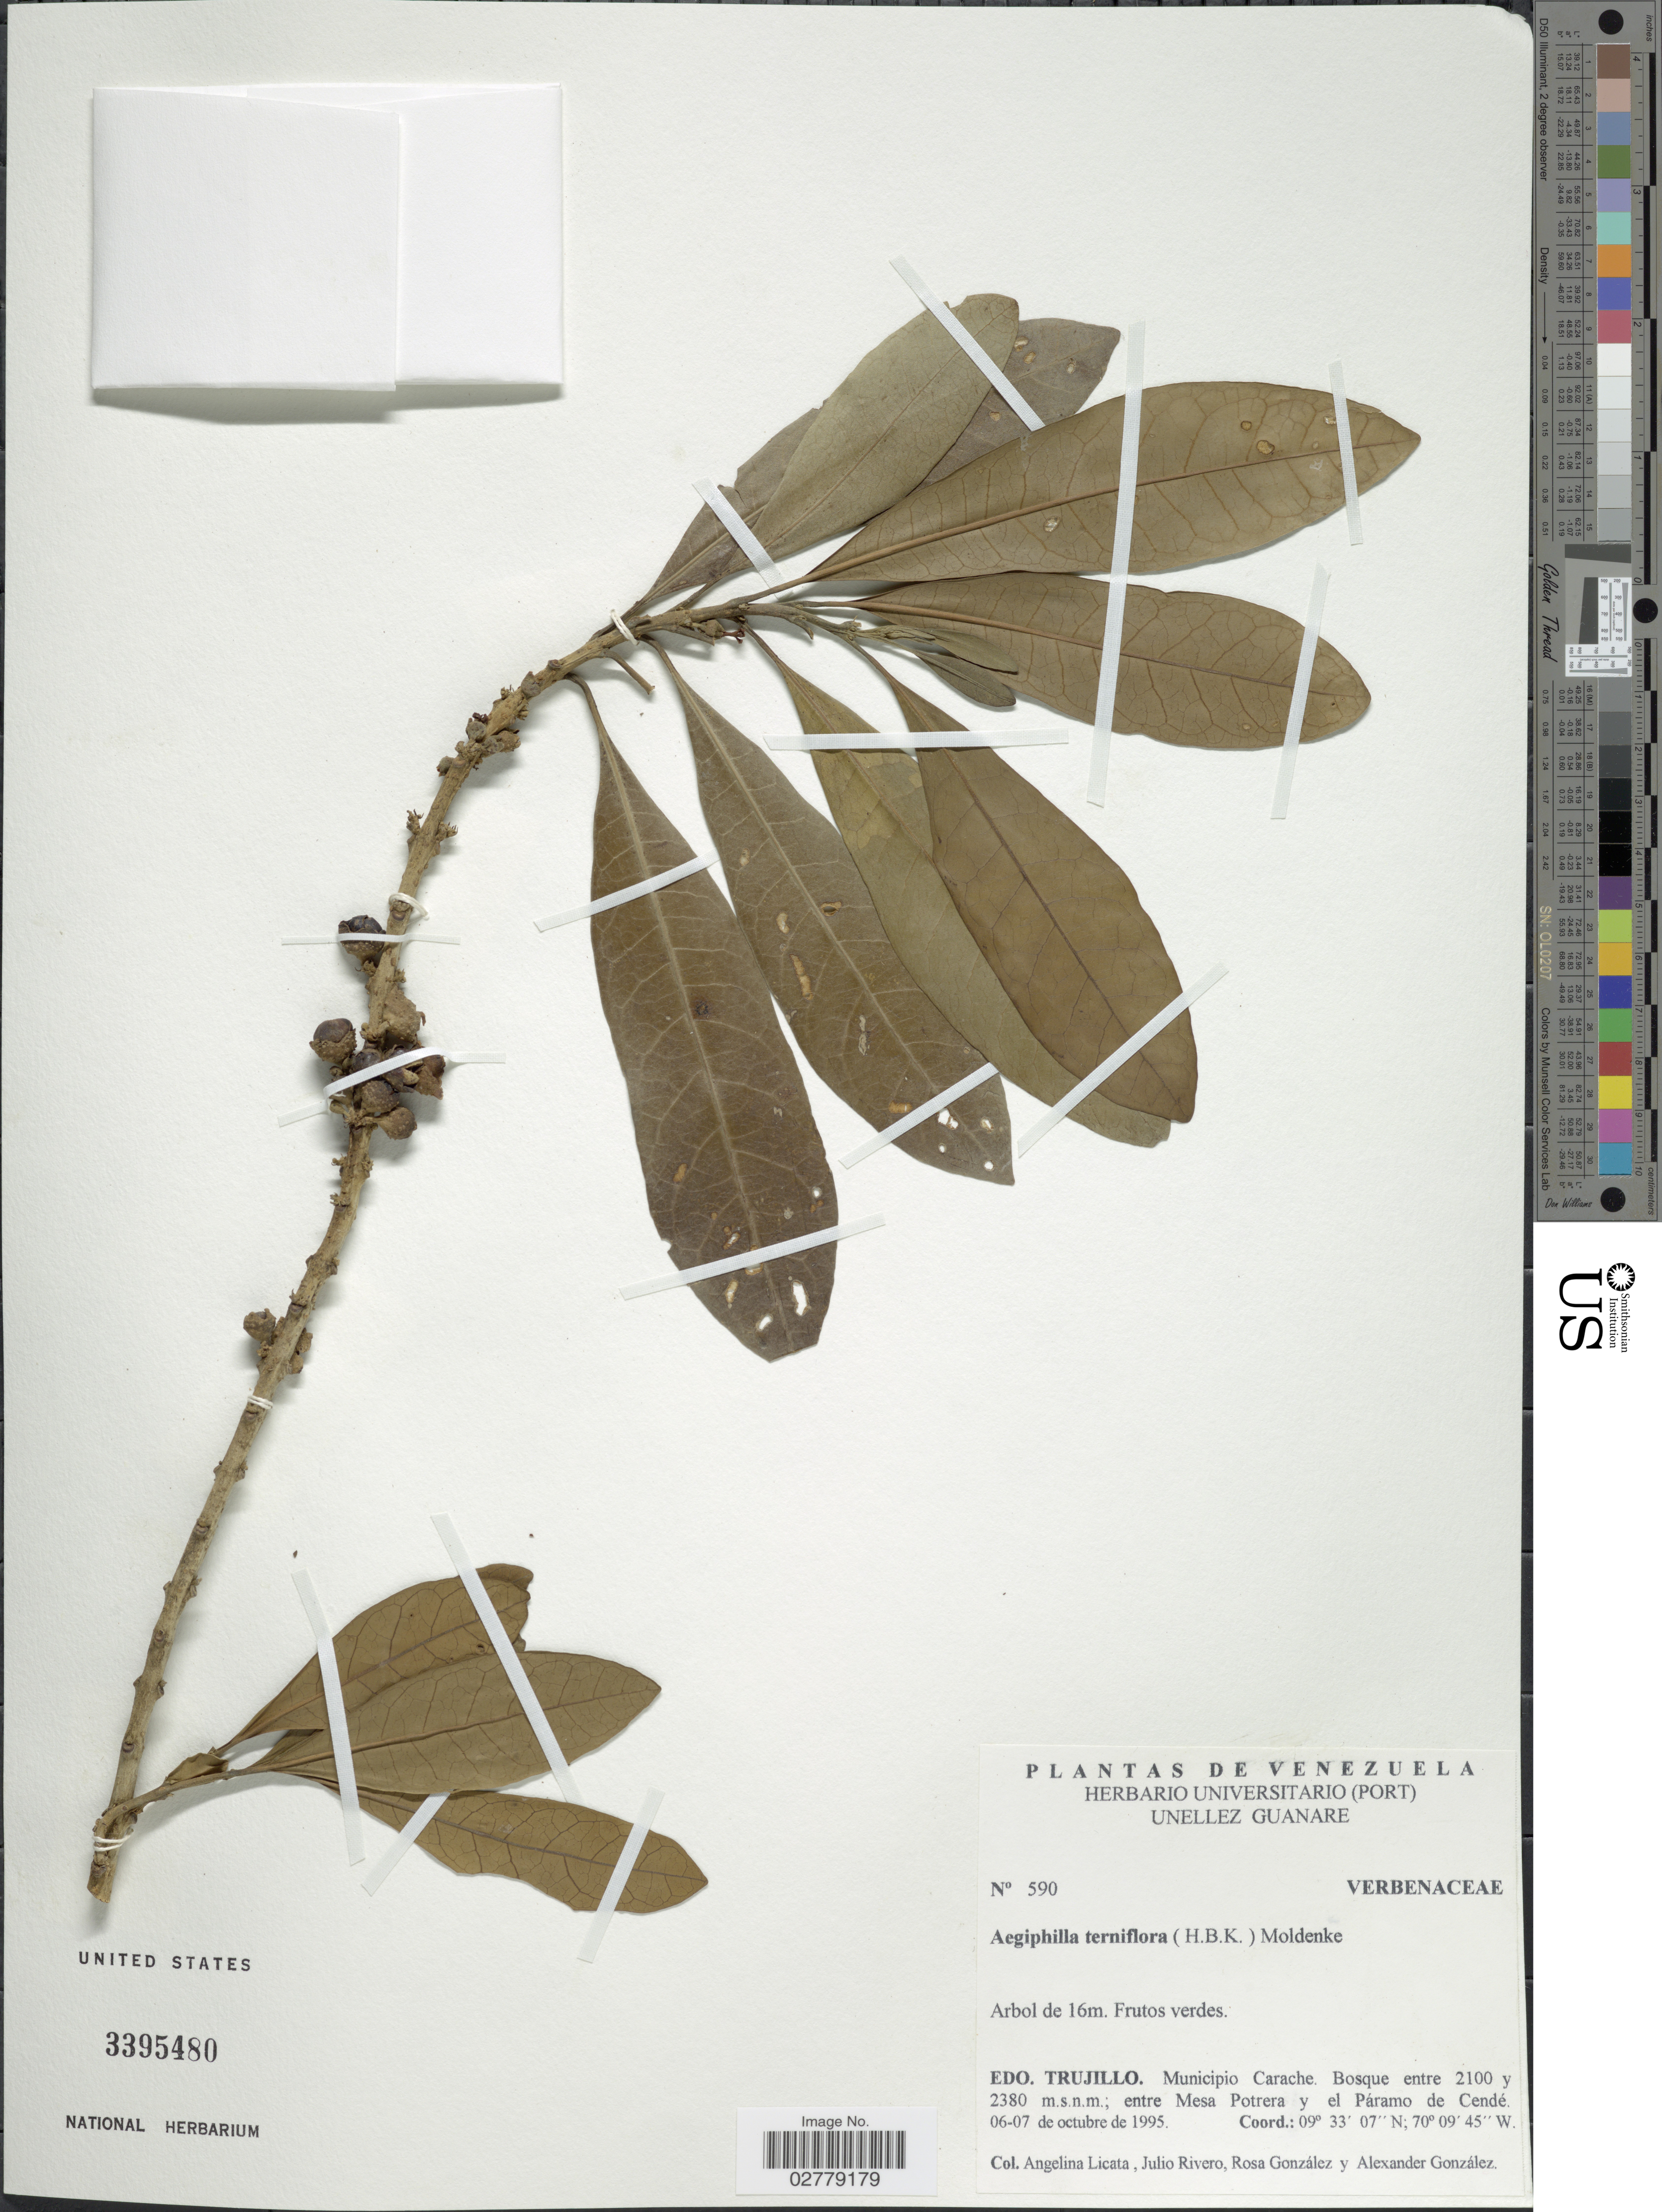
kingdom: Plantae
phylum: Tracheophyta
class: Magnoliopsida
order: Lamiales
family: Lamiaceae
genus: Aegiphila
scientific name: Aegiphila ternifolia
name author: (Kunth) Moldenke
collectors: A. Licata, J. Rivero, R. Gonzalez & A. C. González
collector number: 590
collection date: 1995-10-06/1995-10-07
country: Venezuela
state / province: Trujillo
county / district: Carache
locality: Entre Mesa Potrera y el Páramo de Cendé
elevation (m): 2380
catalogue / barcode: US 3395480